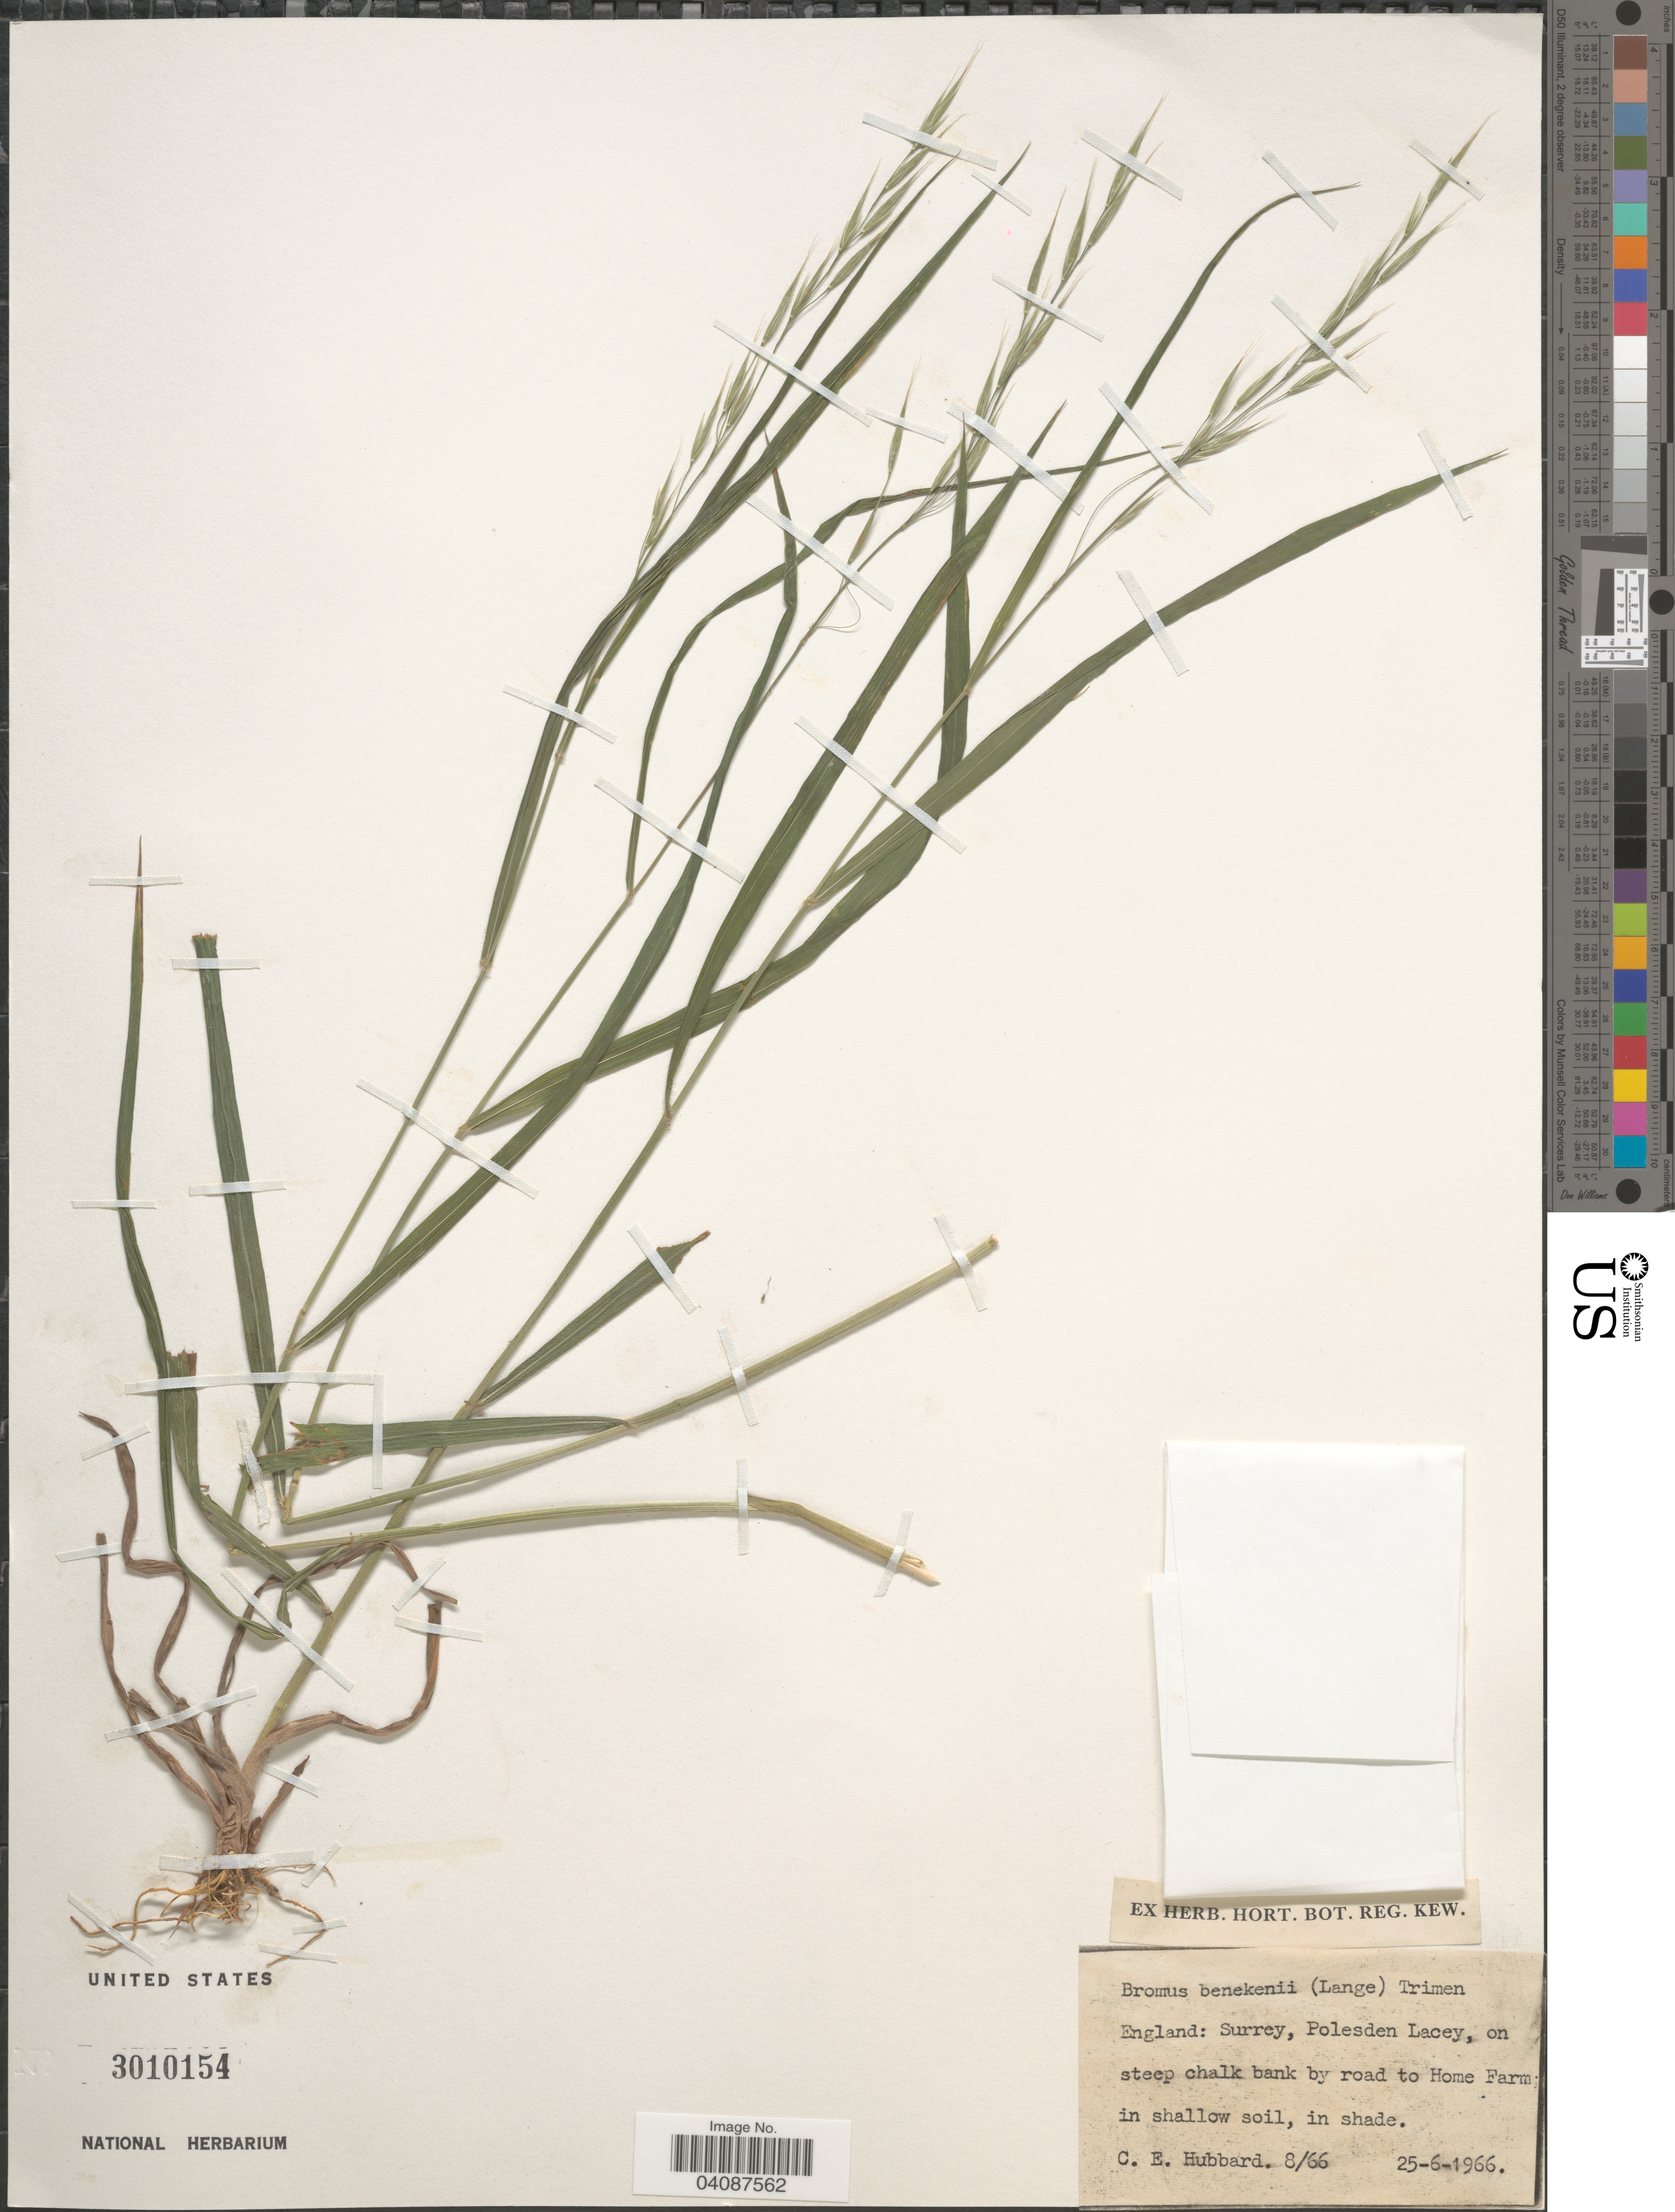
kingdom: Plantae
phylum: Tracheophyta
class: Liliopsida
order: Poales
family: Poaceae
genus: Bromus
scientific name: Bromus benekenii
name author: (Lange) Trimen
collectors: C. E. Hubbard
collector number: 8/66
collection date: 1966-06-25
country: United Kingdom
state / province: England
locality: Surrey, Polesden Lacey, on steep chalk bank by road to Home Farm in shallow soil, in shade.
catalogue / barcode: US 3010154